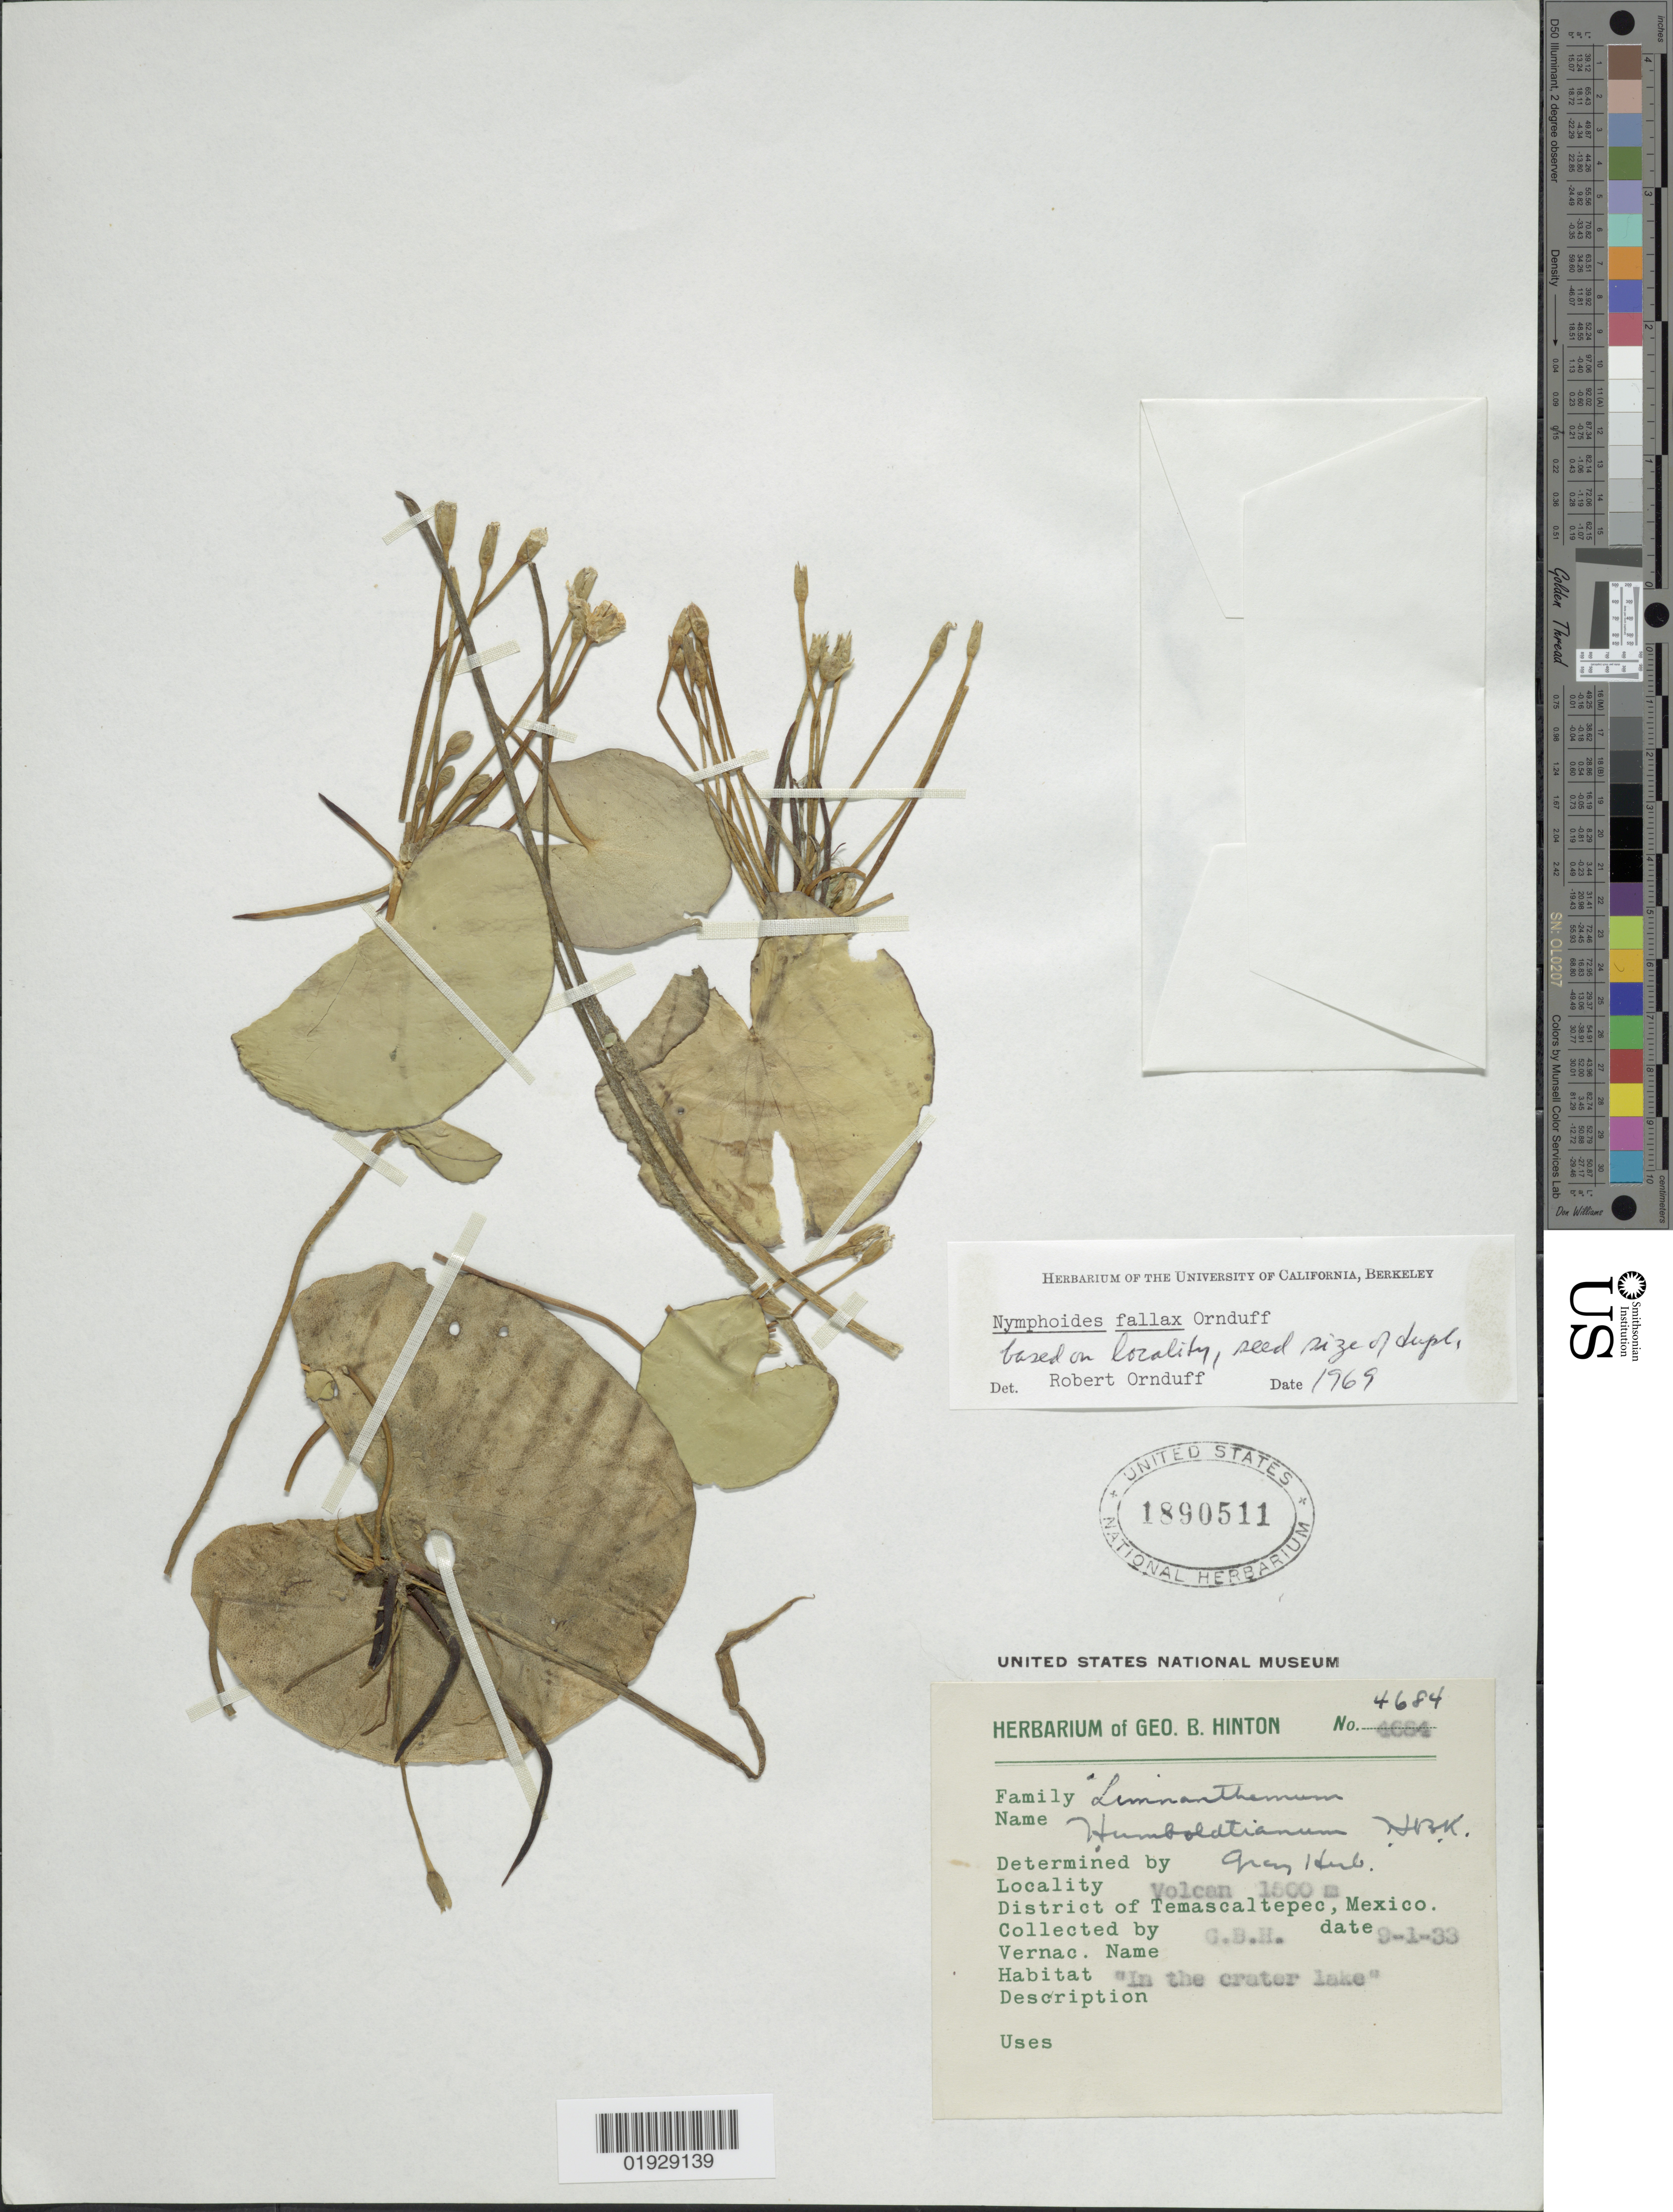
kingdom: Plantae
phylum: Tracheophyta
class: Magnoliopsida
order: Asterales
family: Menyanthaceae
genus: Nymphoides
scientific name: Nymphoides fallax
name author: Ornduff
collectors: G. B. Hinton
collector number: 4684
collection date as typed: Transcribed d/m/y: 9/1/33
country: Mexico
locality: Volcan. District of Temascaltepec.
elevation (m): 1500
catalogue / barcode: US 1890511